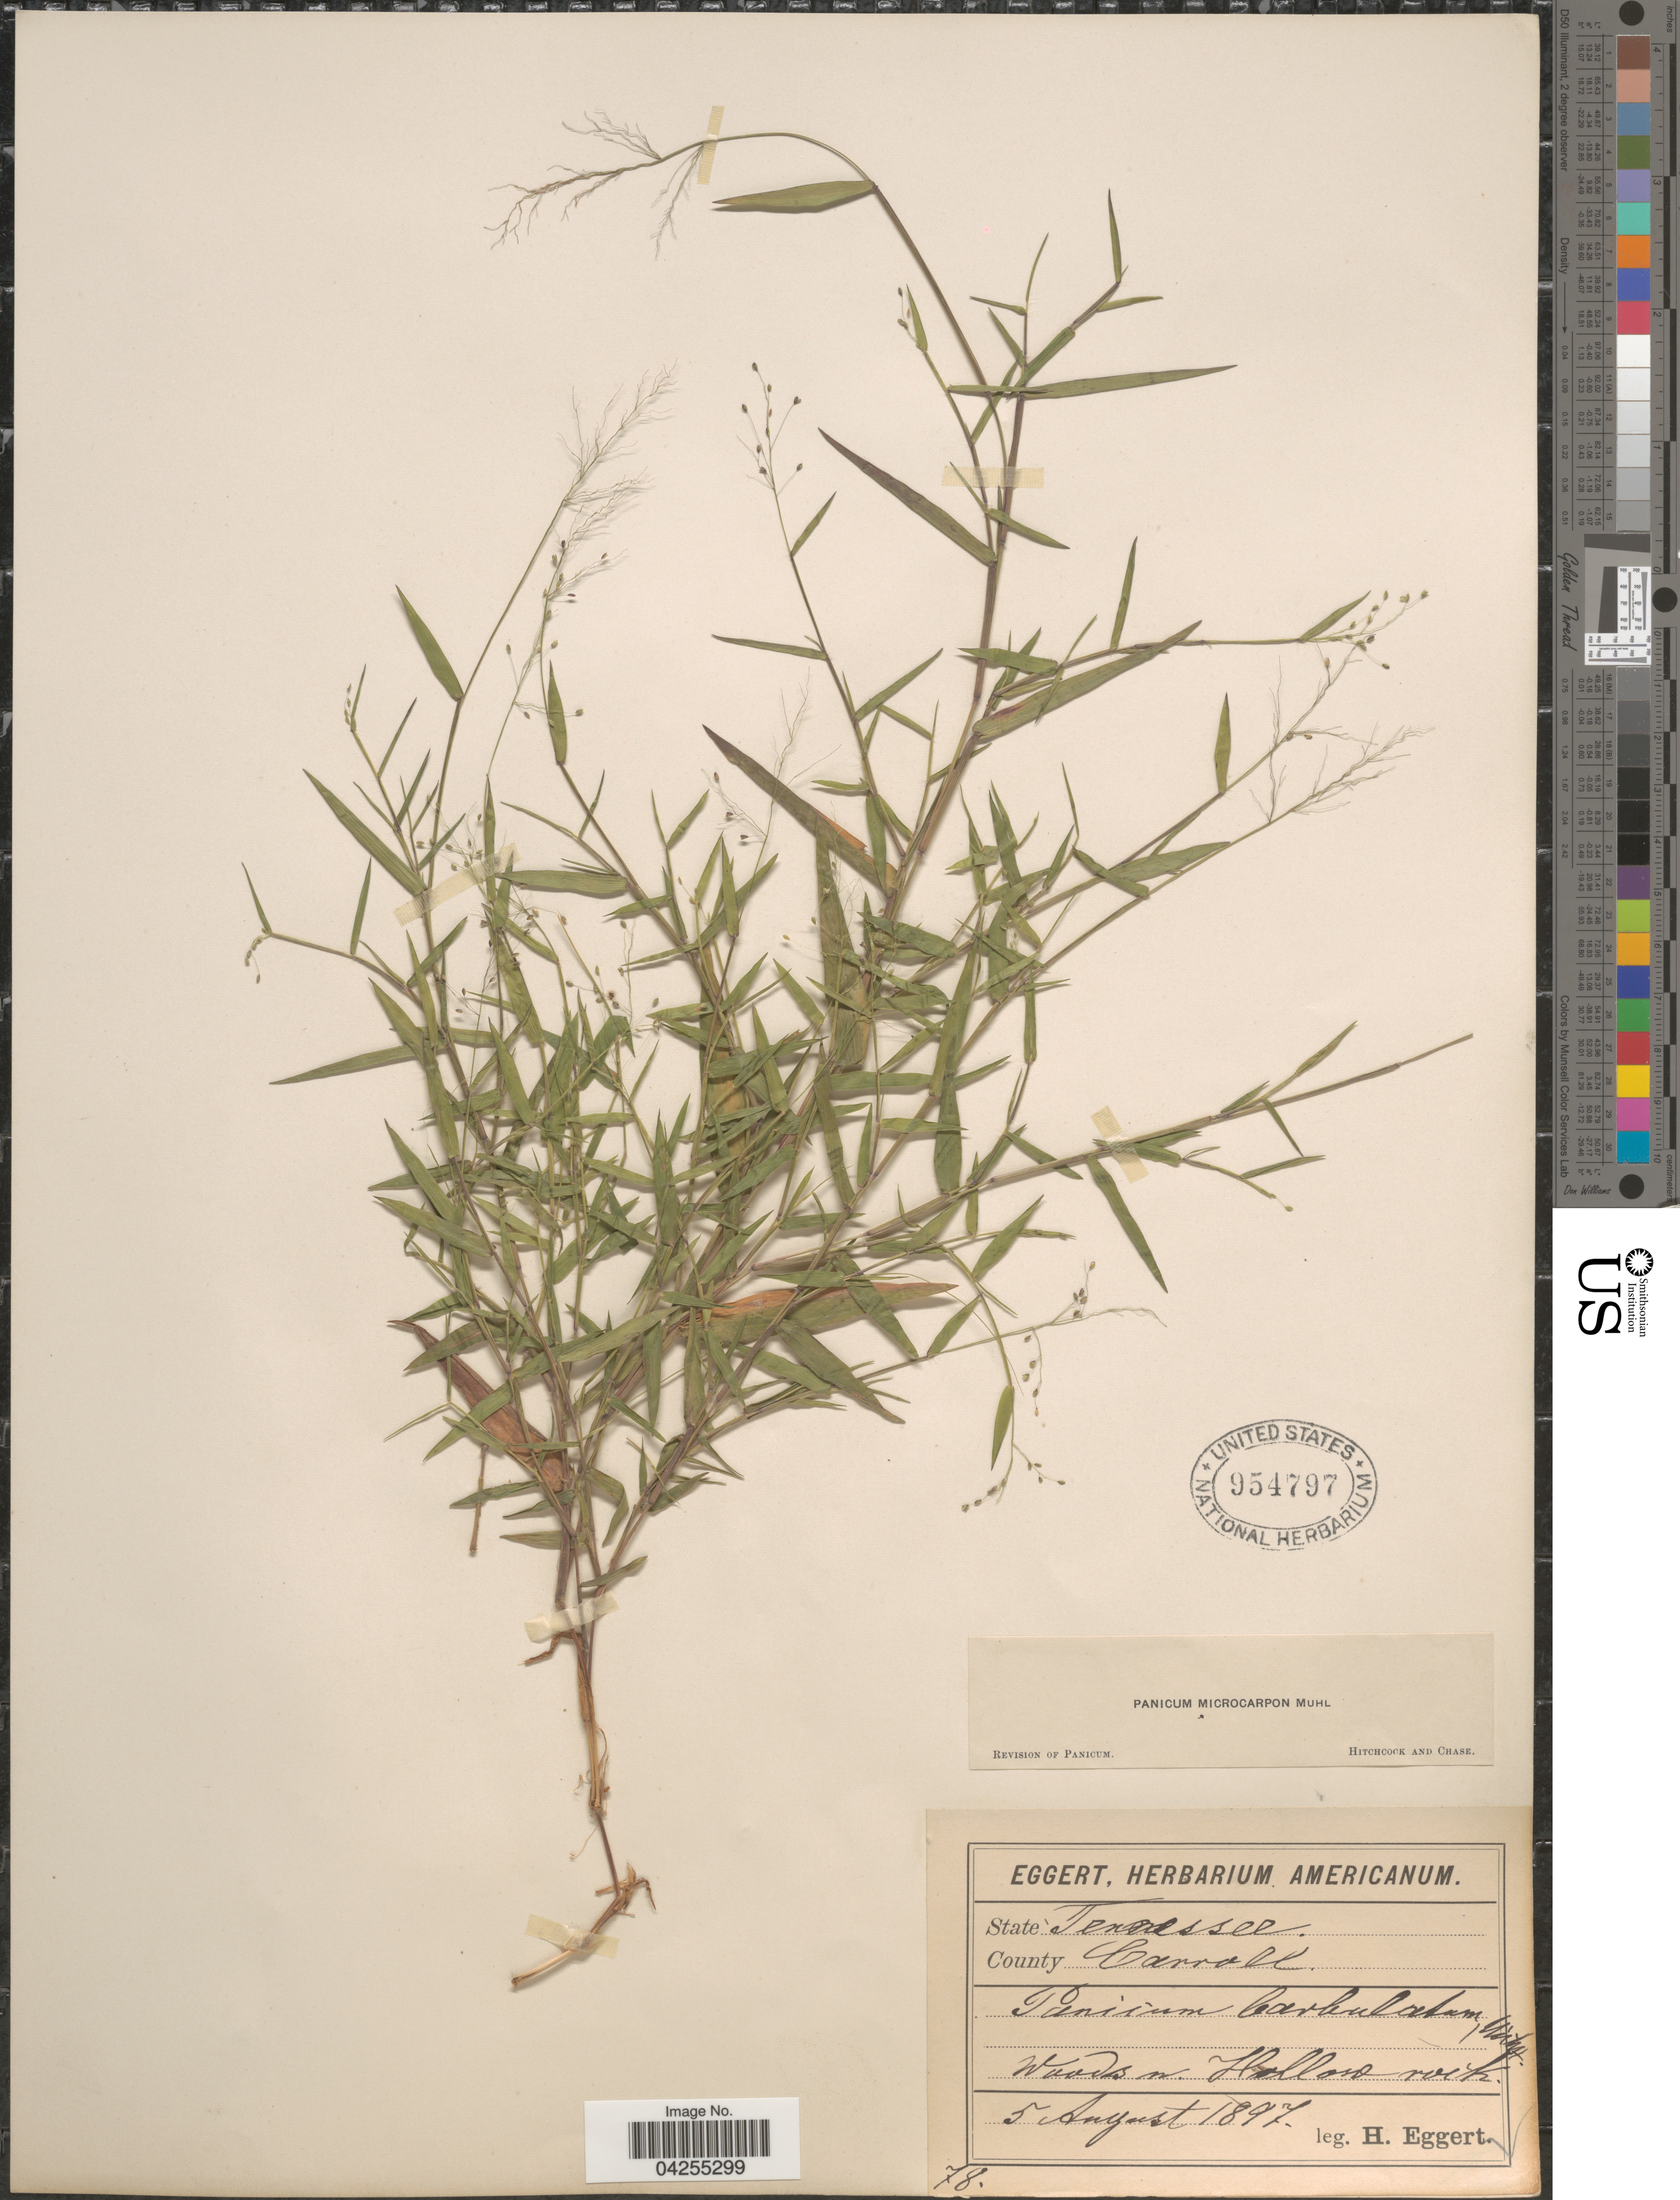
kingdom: Plantae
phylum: Tracheophyta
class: Liliopsida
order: Poales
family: Poaceae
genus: Dichanthelium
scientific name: Dichanthelium dichotomum var. dichotomum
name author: (L.) Gould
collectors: H. Eggert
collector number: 78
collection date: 1897-08-05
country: United States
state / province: Tennessee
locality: County Carrol.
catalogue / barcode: US 954797